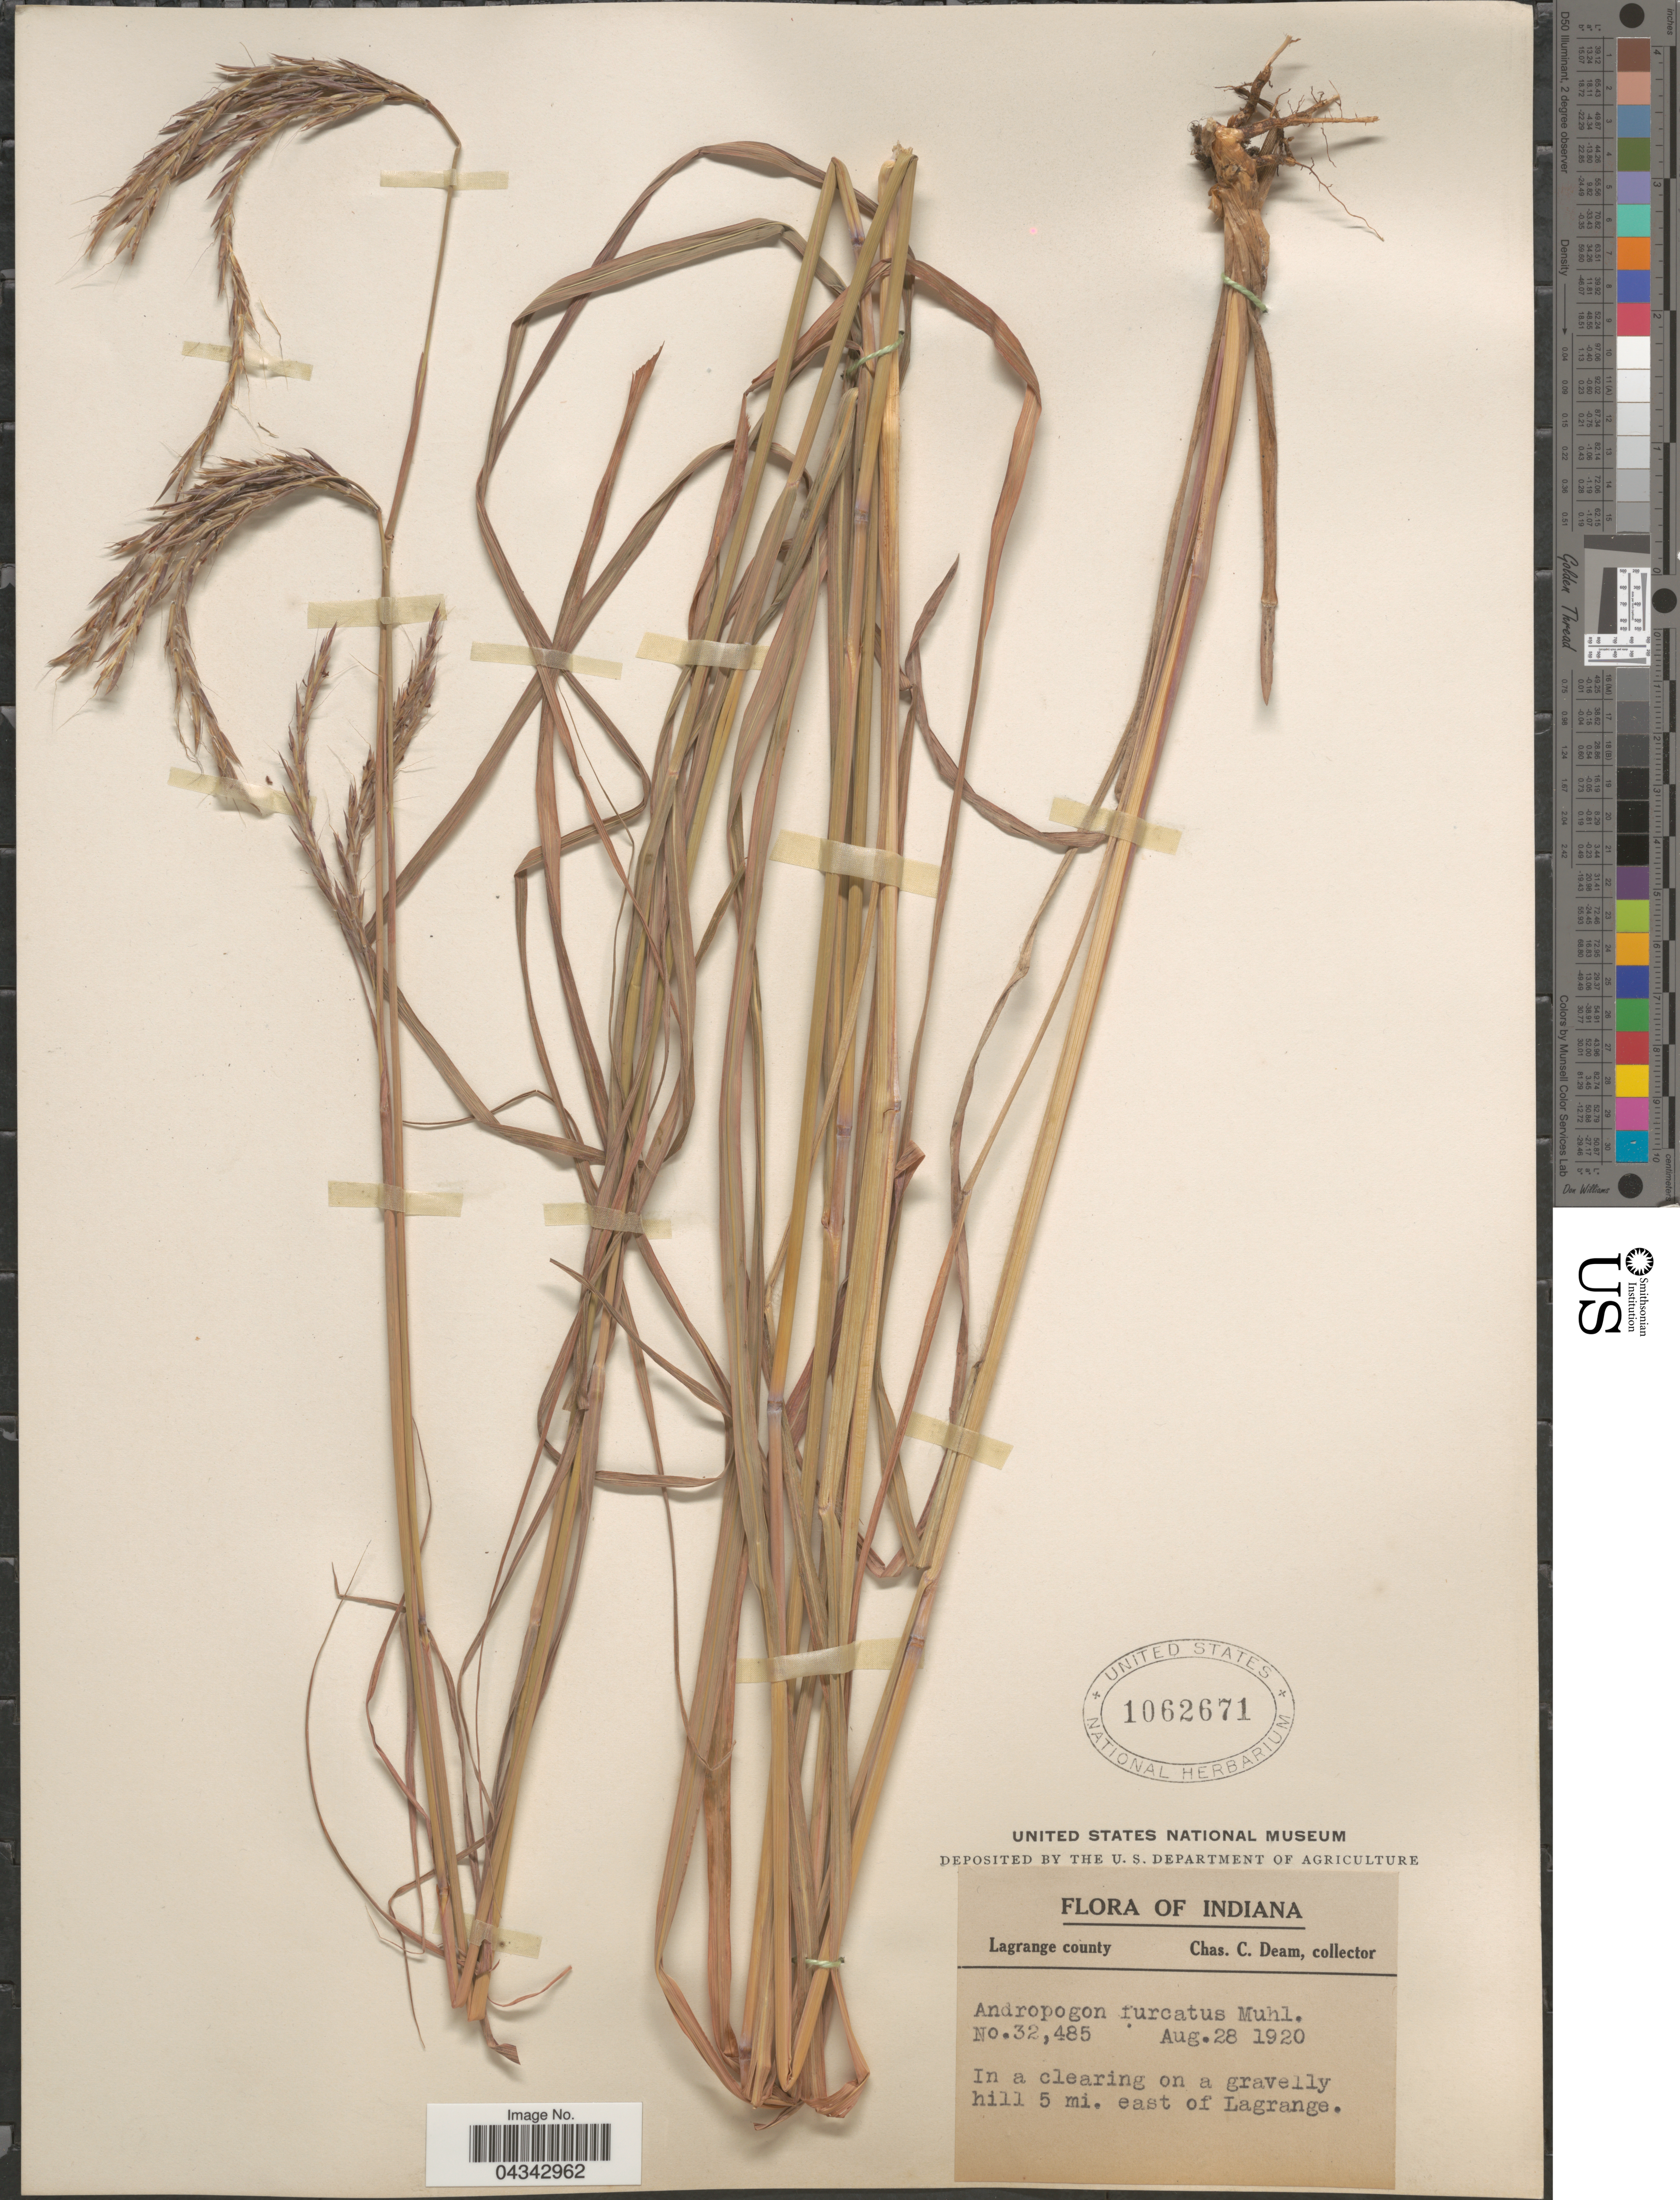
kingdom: Plantae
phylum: Tracheophyta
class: Liliopsida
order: Poales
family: Poaceae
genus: Andropogon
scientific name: Andropogon gerardii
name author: Vitman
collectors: C. C. Deam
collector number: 32485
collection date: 1920-08-28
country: United States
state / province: Indiana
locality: Lagrange county. In a clearing on a gravelly hill 5 mi. east of Lagrange.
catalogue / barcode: US 1062671